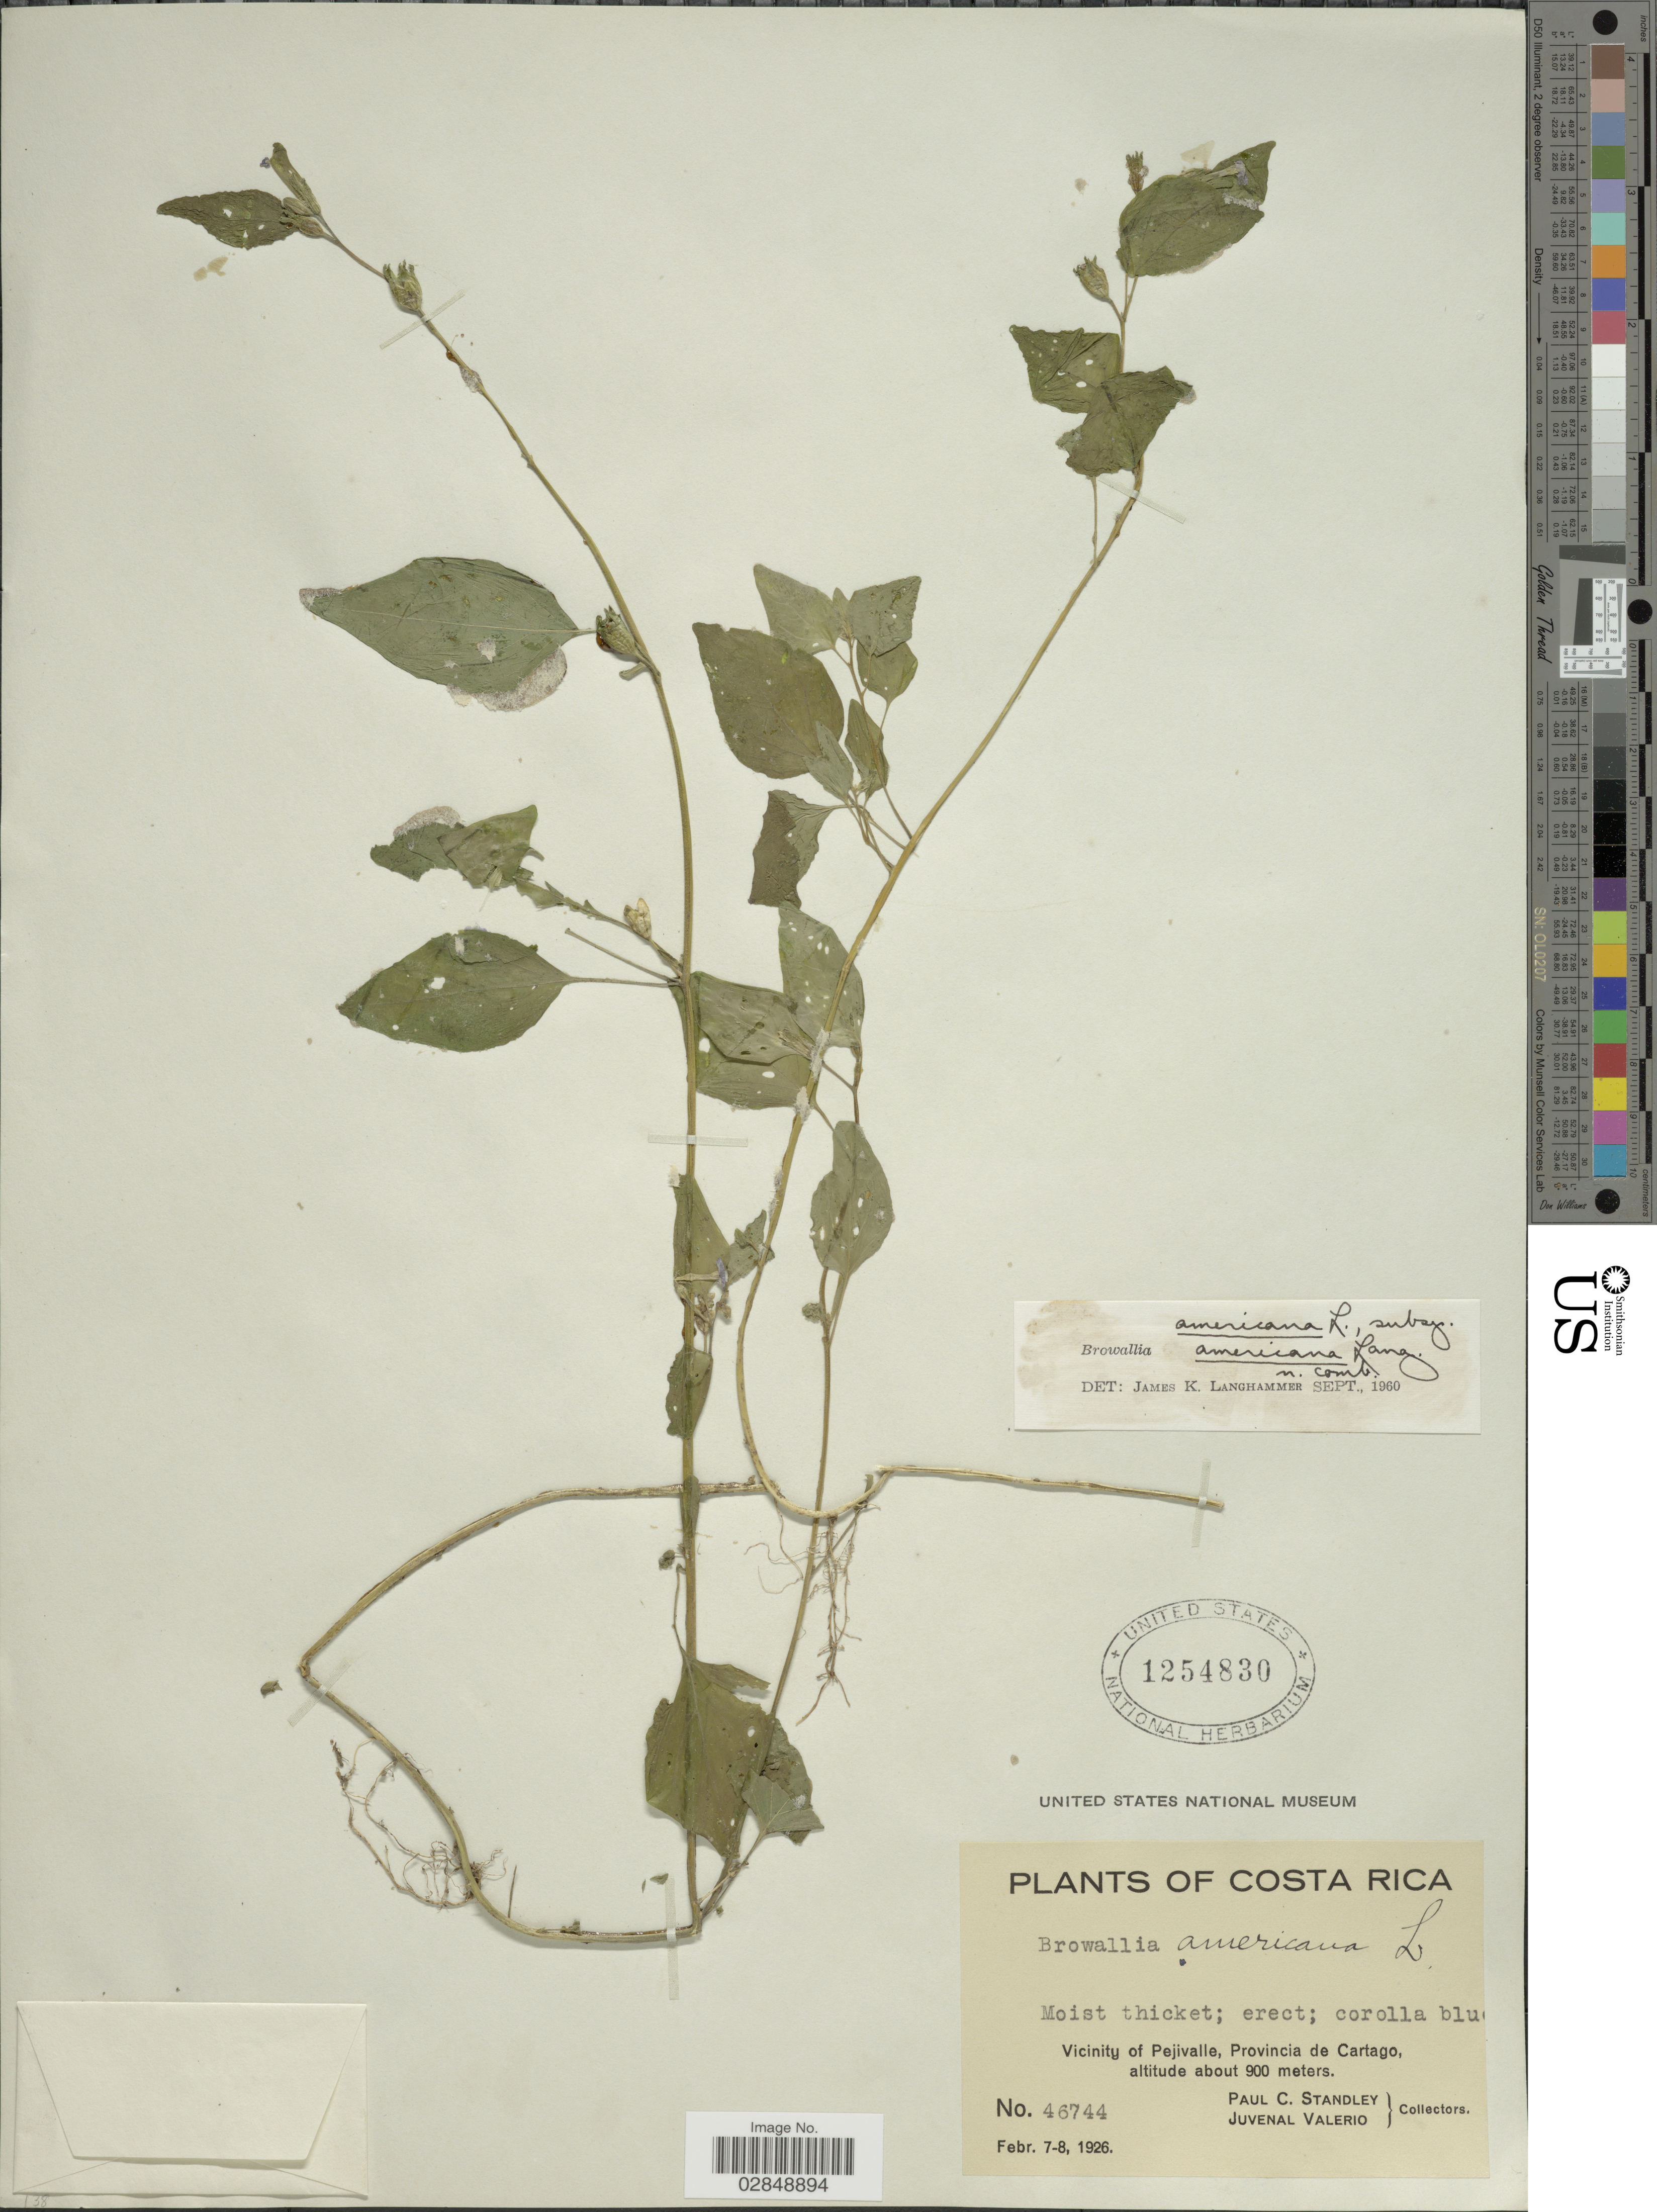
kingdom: Plantae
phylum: Tracheophyta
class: Magnoliopsida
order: Solanales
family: Solanaceae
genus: Browallia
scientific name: Browallia americana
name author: L.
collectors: P. C. Standley & J. Valerio R.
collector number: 46744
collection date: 1926-02-07/1926-02-08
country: Costa Rica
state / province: Cartago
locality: Vicinity of Pejivalle.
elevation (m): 900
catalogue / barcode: US 1254830